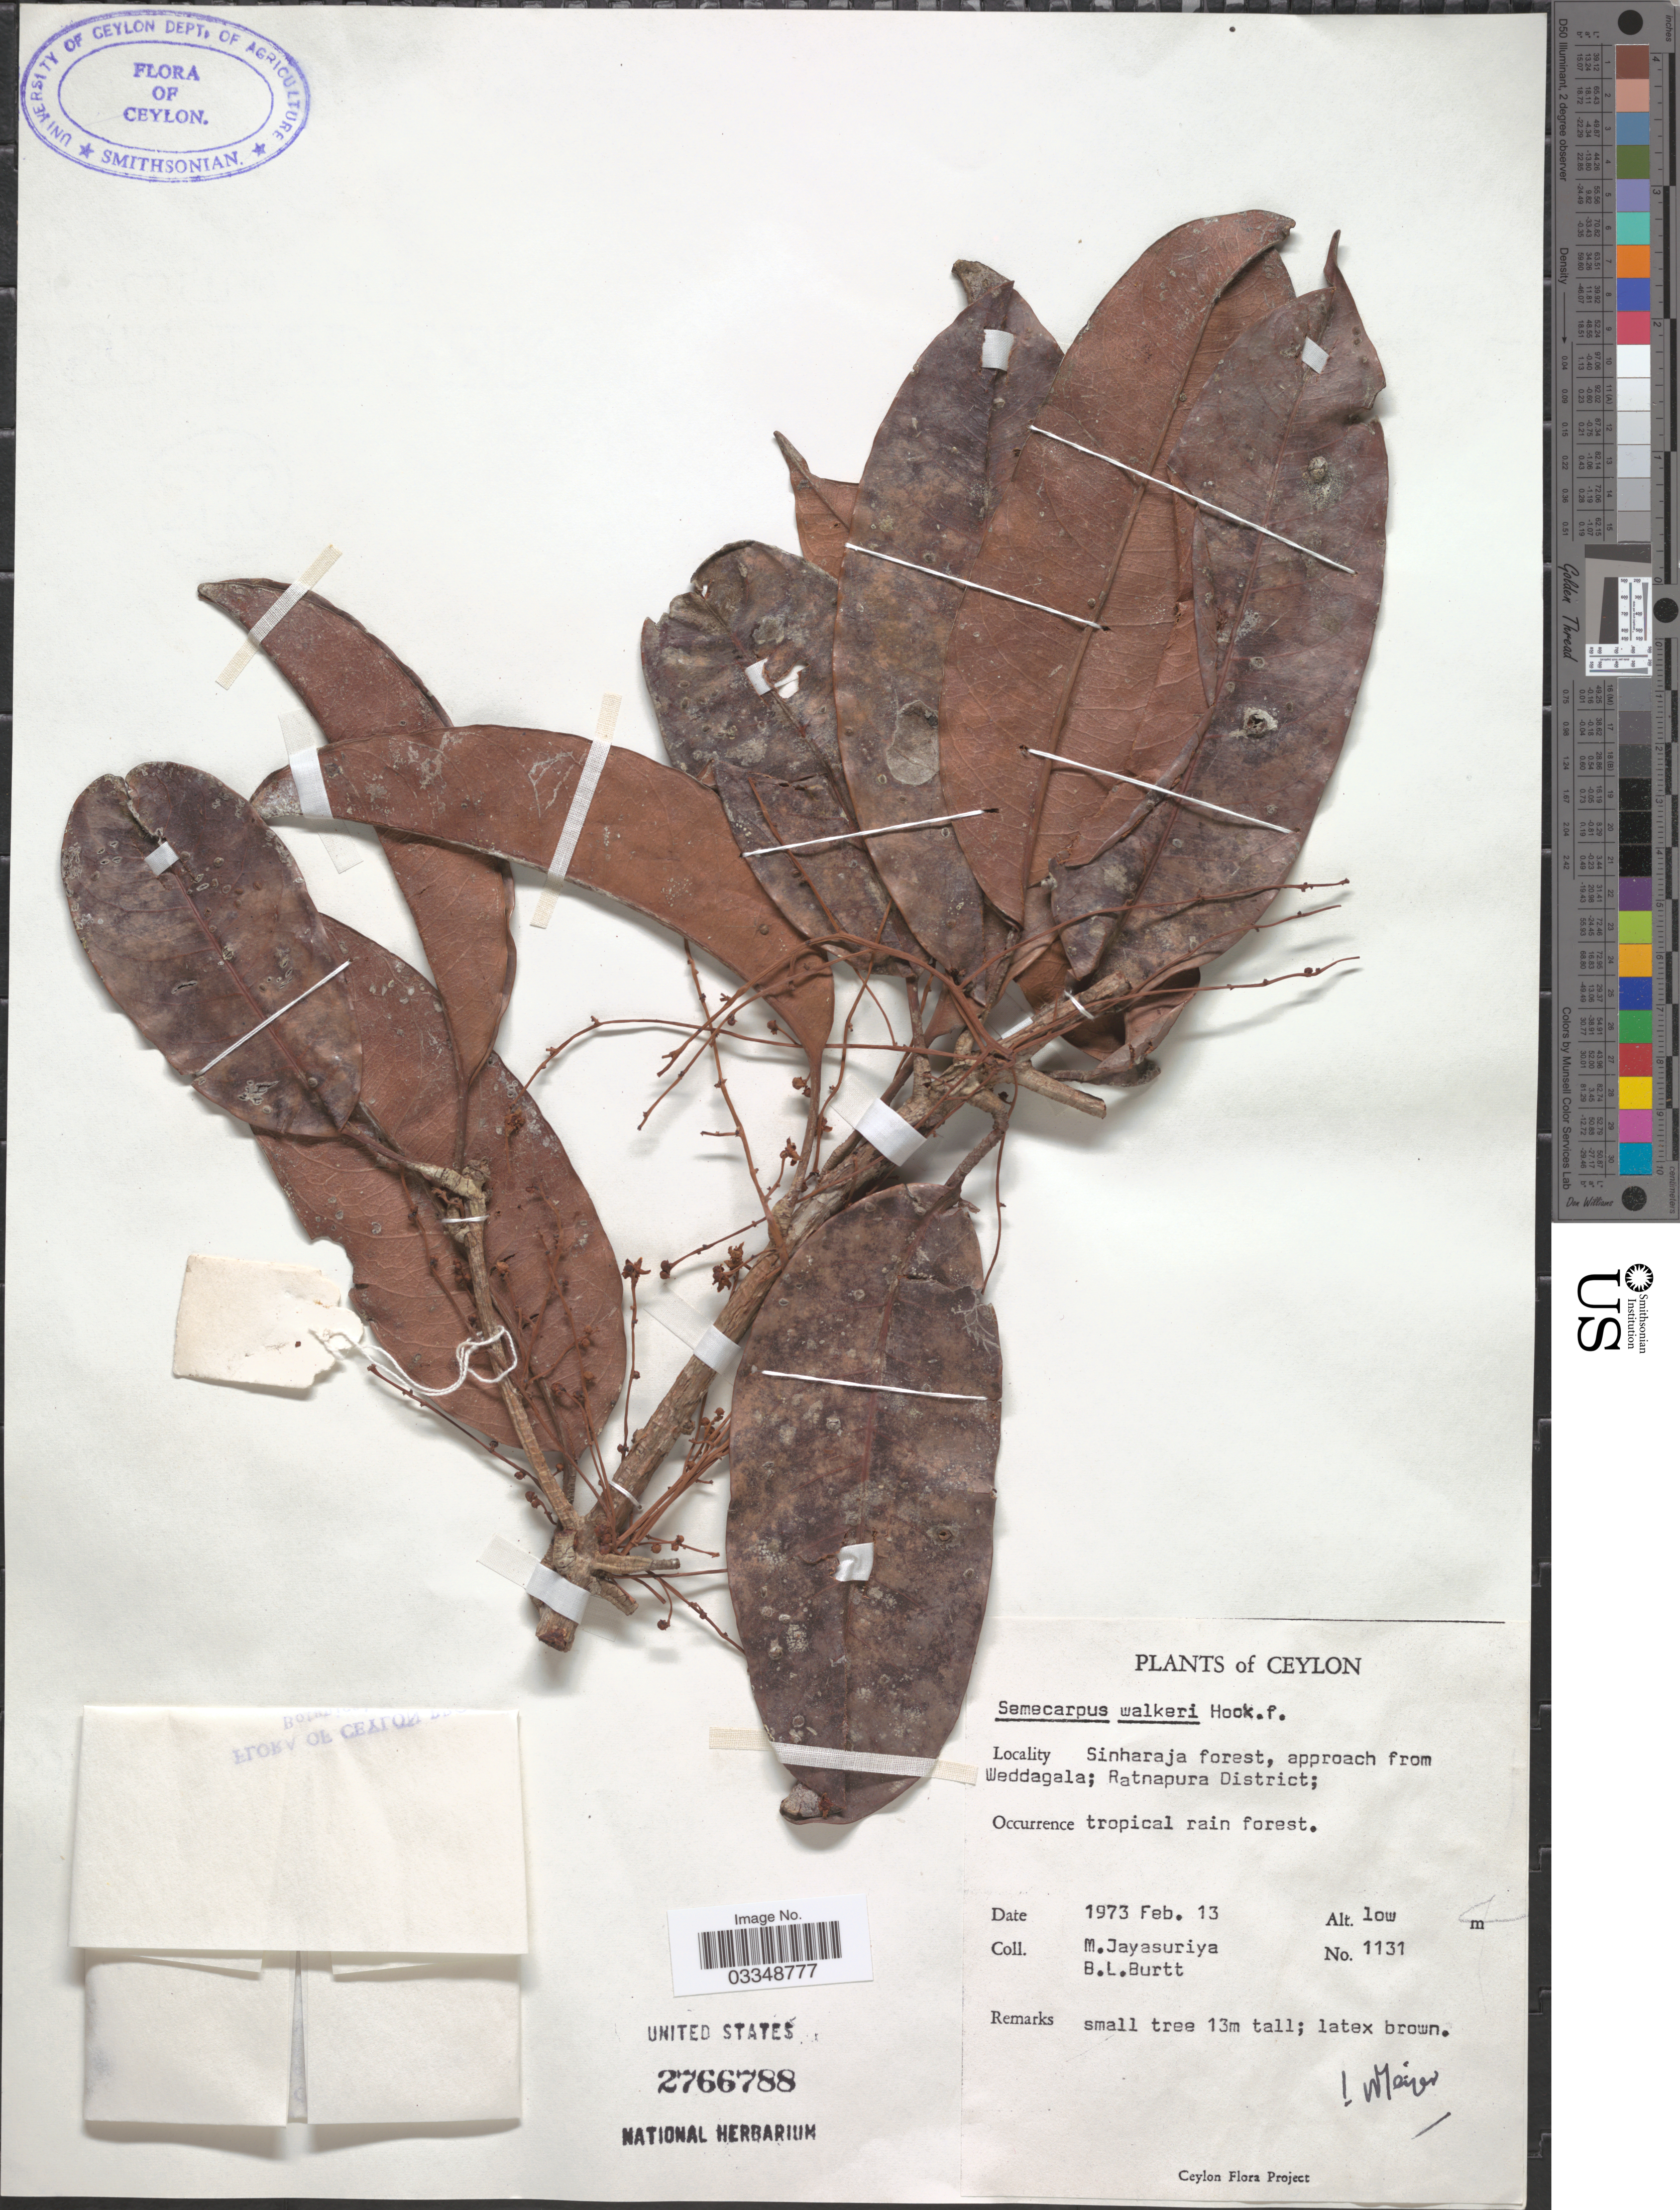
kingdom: Plantae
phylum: Tracheophyta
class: Magnoliopsida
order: Sapindales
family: Anacardiaceae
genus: Semecarpus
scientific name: Semecarpus walkeri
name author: Hook. f.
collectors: M. Jayasuriya & B. L. Burtt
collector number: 1131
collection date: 1973-02-13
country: Sri Lanka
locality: Ceylon. Sinharaja forest, approach from Weddagala; Ratnapura District.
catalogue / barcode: US 2766788